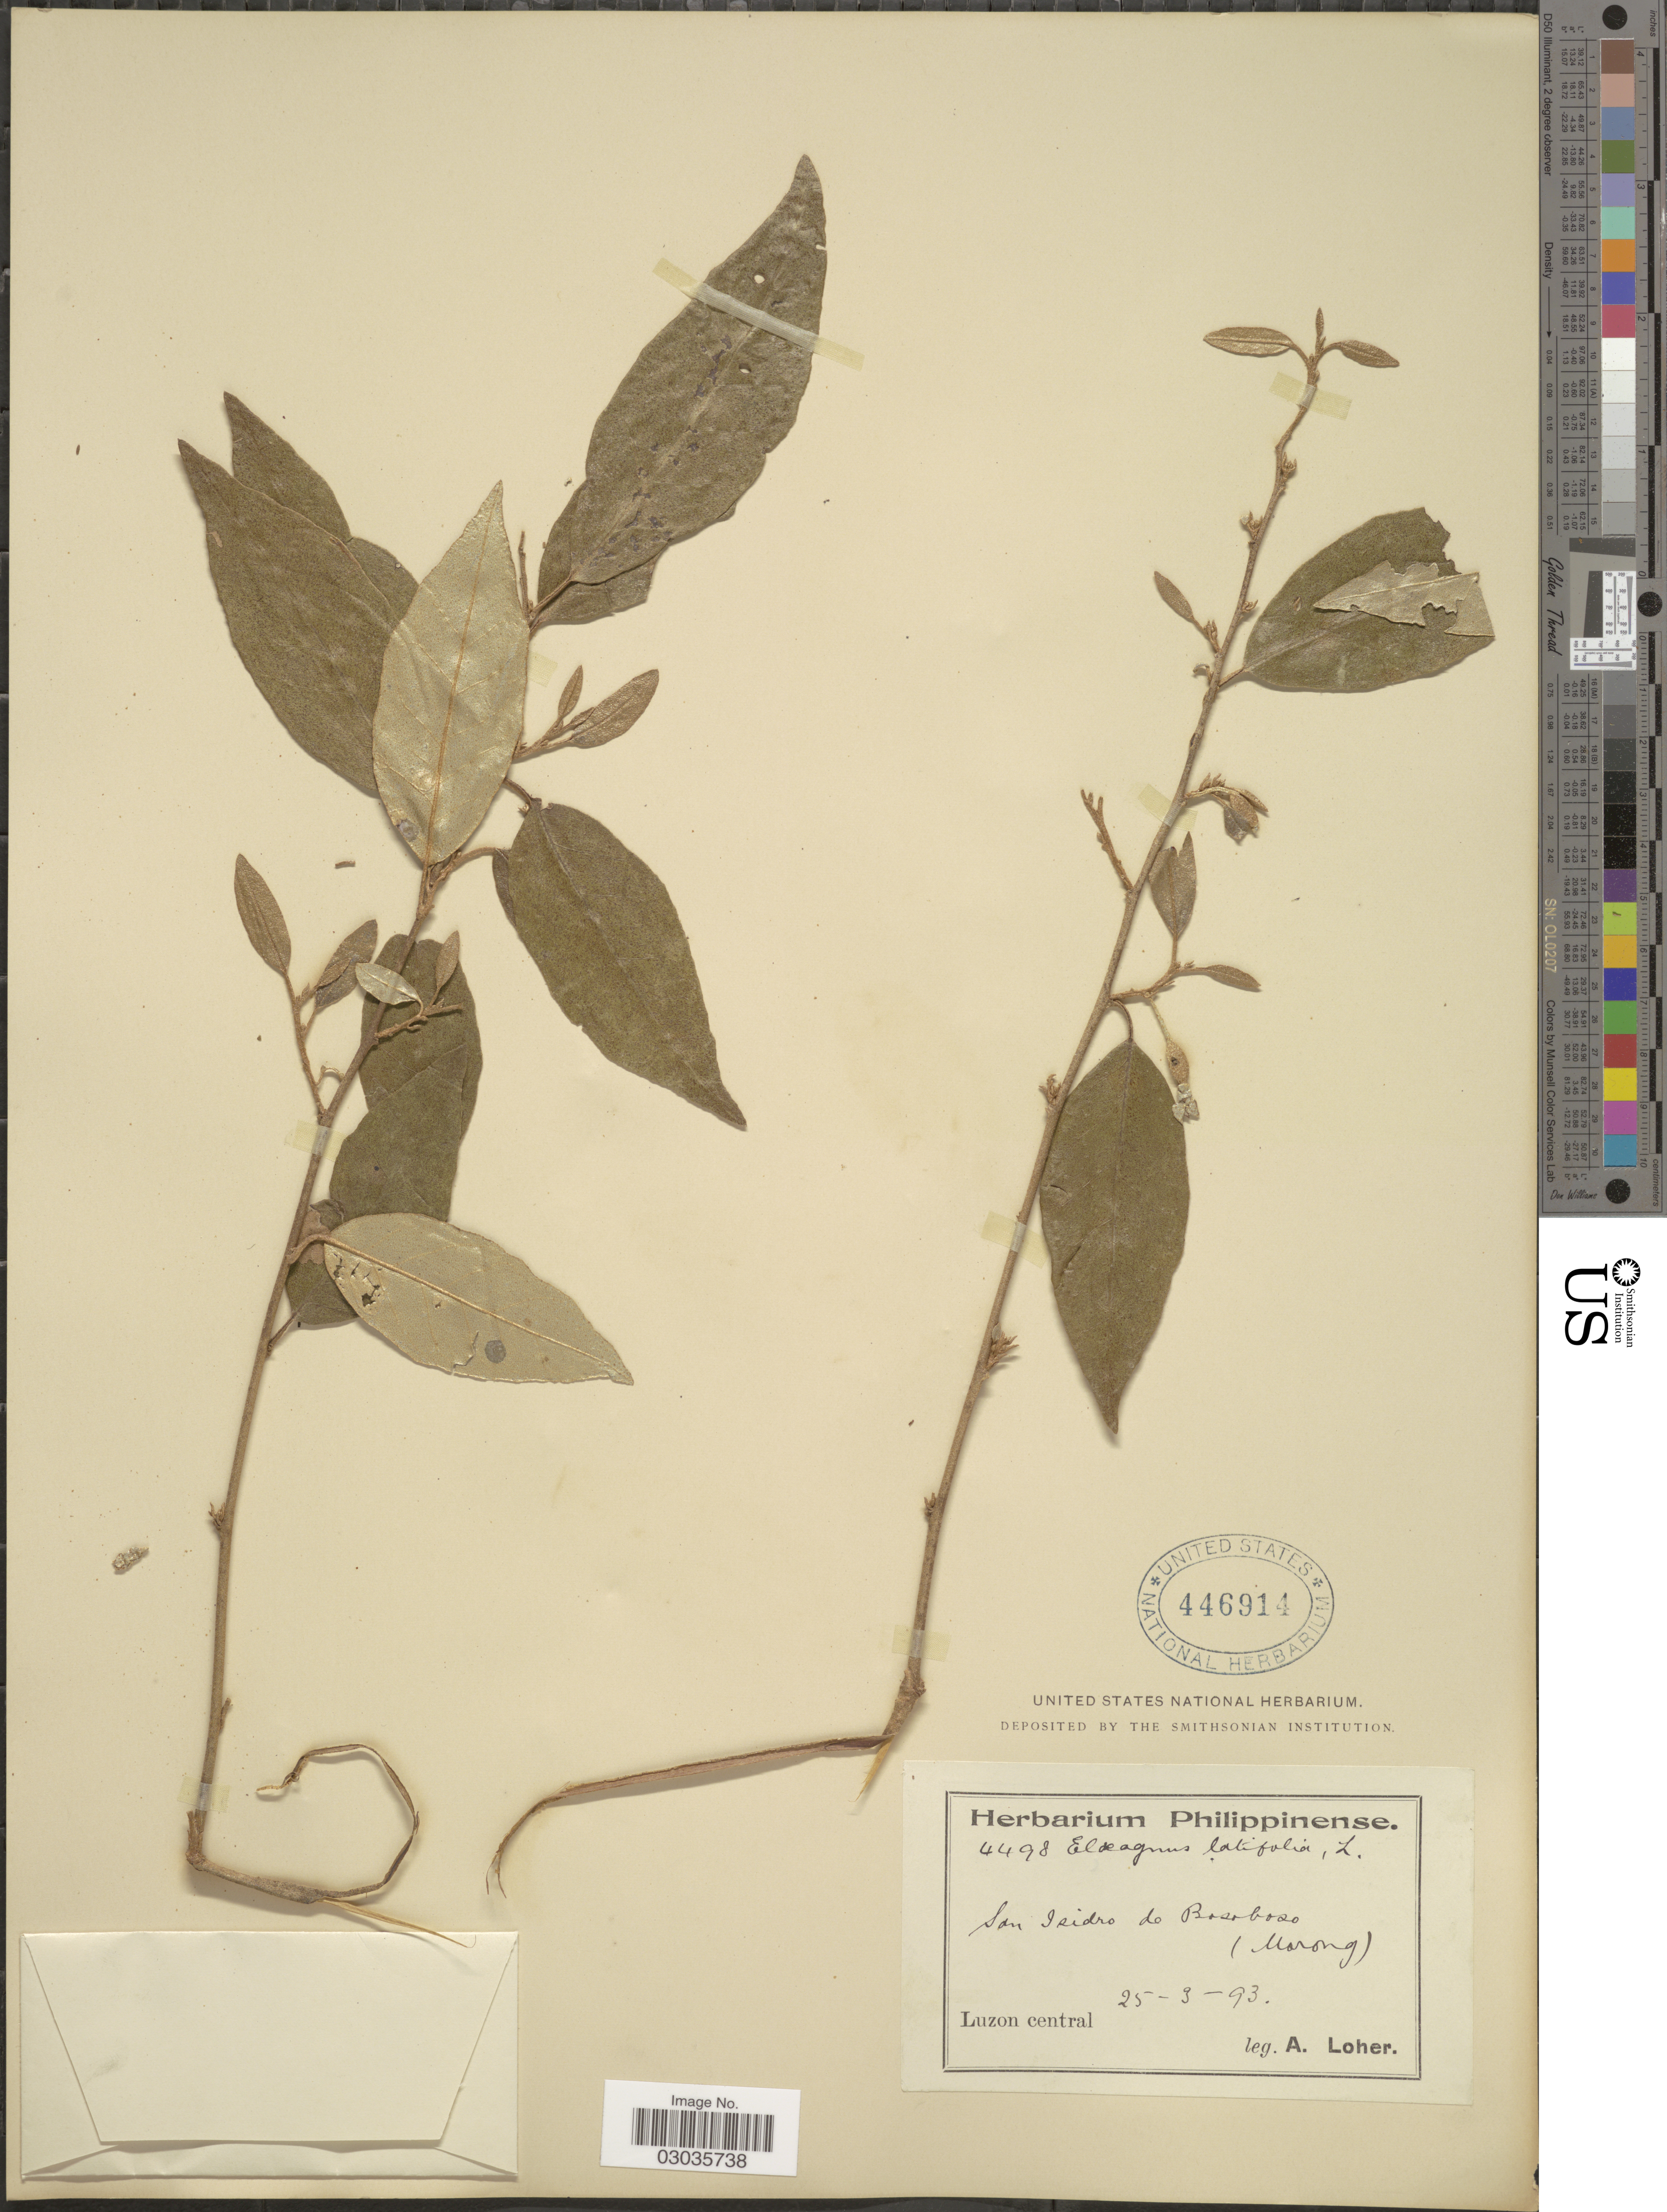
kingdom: Plantae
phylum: Tracheophyta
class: Magnoliopsida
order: Rosales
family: Elaeagnaceae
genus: Elaeagnus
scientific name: Elaeagnus triflora var. triflora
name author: Roxb.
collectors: A. Loher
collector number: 4498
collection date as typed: Transcribed d/m/y: 25/3/93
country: Philippines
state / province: Central Luzon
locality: Luzon central. San Isidro de Bosoboso (Morong).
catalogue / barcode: US 446914